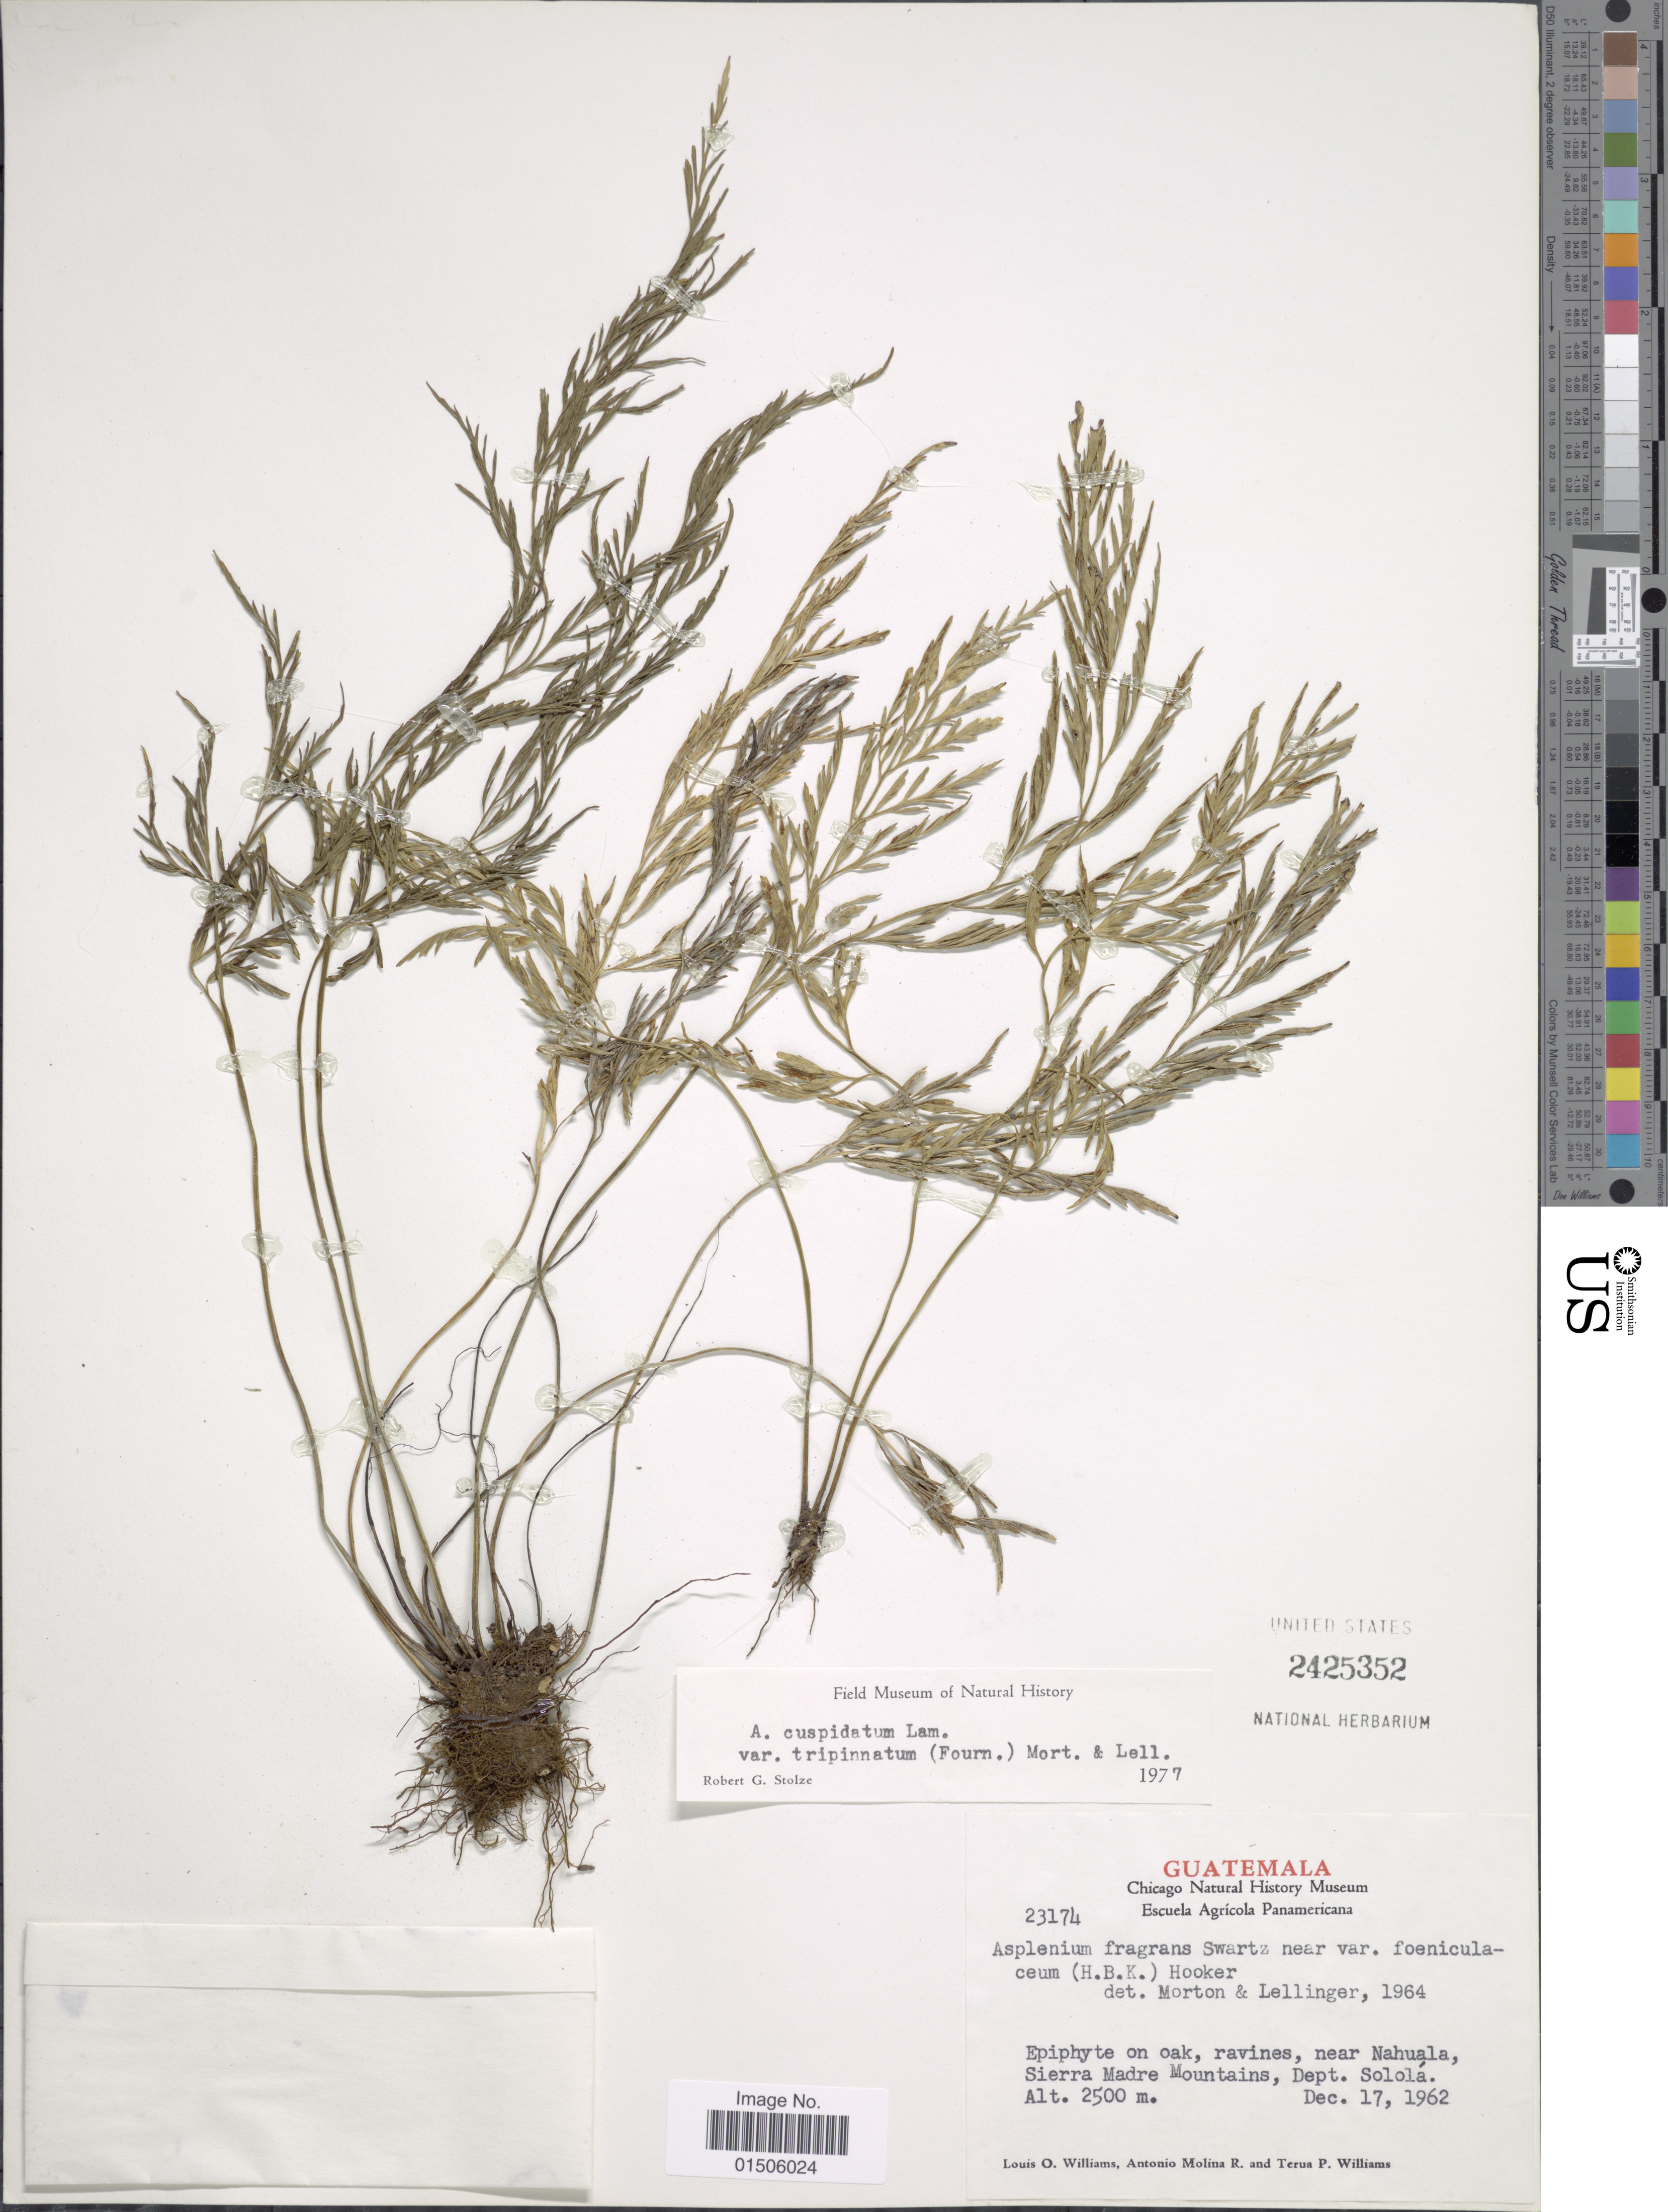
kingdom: Plantae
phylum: Tracheophyta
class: Polypodiopsida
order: Polypodiales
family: Aspleniaceae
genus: Asplenium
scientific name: Asplenium cuspidatum var. tripinnatum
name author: (E. Fourn.) C.V. Morton & Lellinger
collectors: L. O. Williams, A. Molina R. & T. P. Williams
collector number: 23174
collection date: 1962-12-17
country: Guatemala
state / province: Sololá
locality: Escuela Agircola Panamerican, Epiphyte on oak, ravines, near Nahuala, Sierra Madre Mountains. Dept. Solola.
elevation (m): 2500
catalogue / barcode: US 2425352